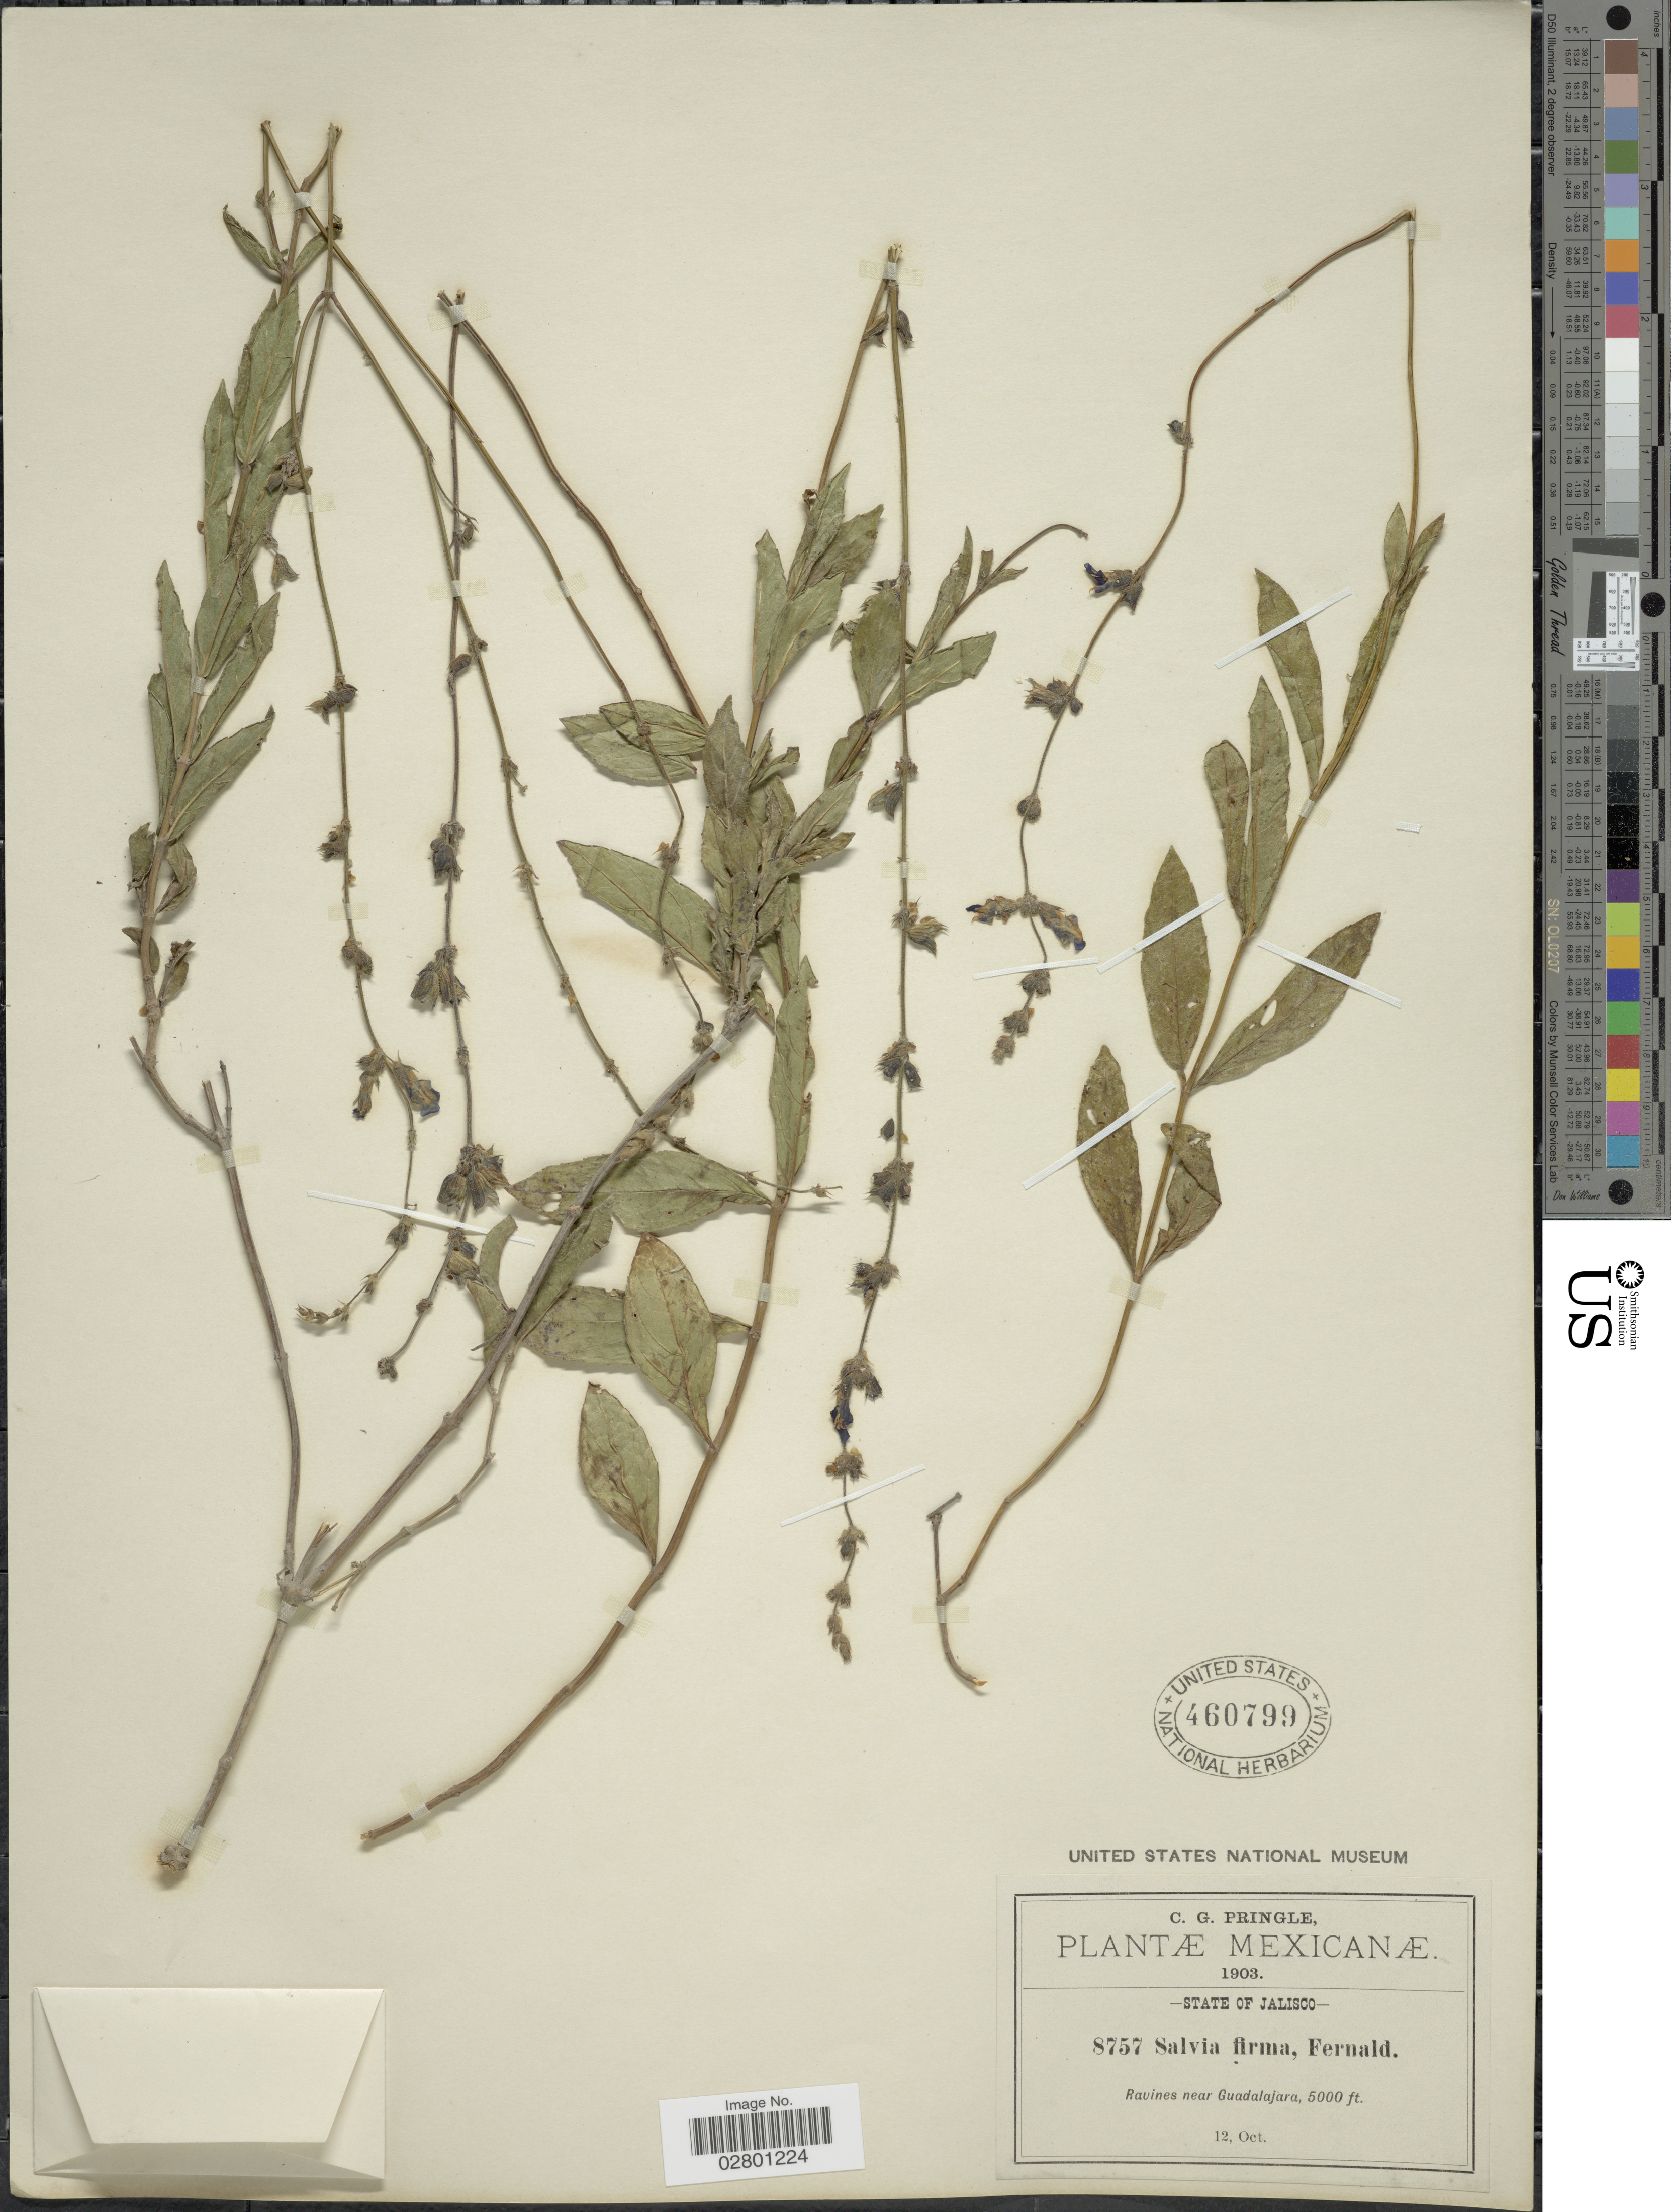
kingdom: Plantae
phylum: Tracheophyta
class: Magnoliopsida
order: Lamiales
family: Lamiaceae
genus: Salvia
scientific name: Salvia firma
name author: Fernald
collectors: C. G. Pringle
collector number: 8757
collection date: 1903-10-12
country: Mexico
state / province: Jalisco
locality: Mexicanæ. Ravines near Guadalajara.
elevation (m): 1524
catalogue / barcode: US 460799